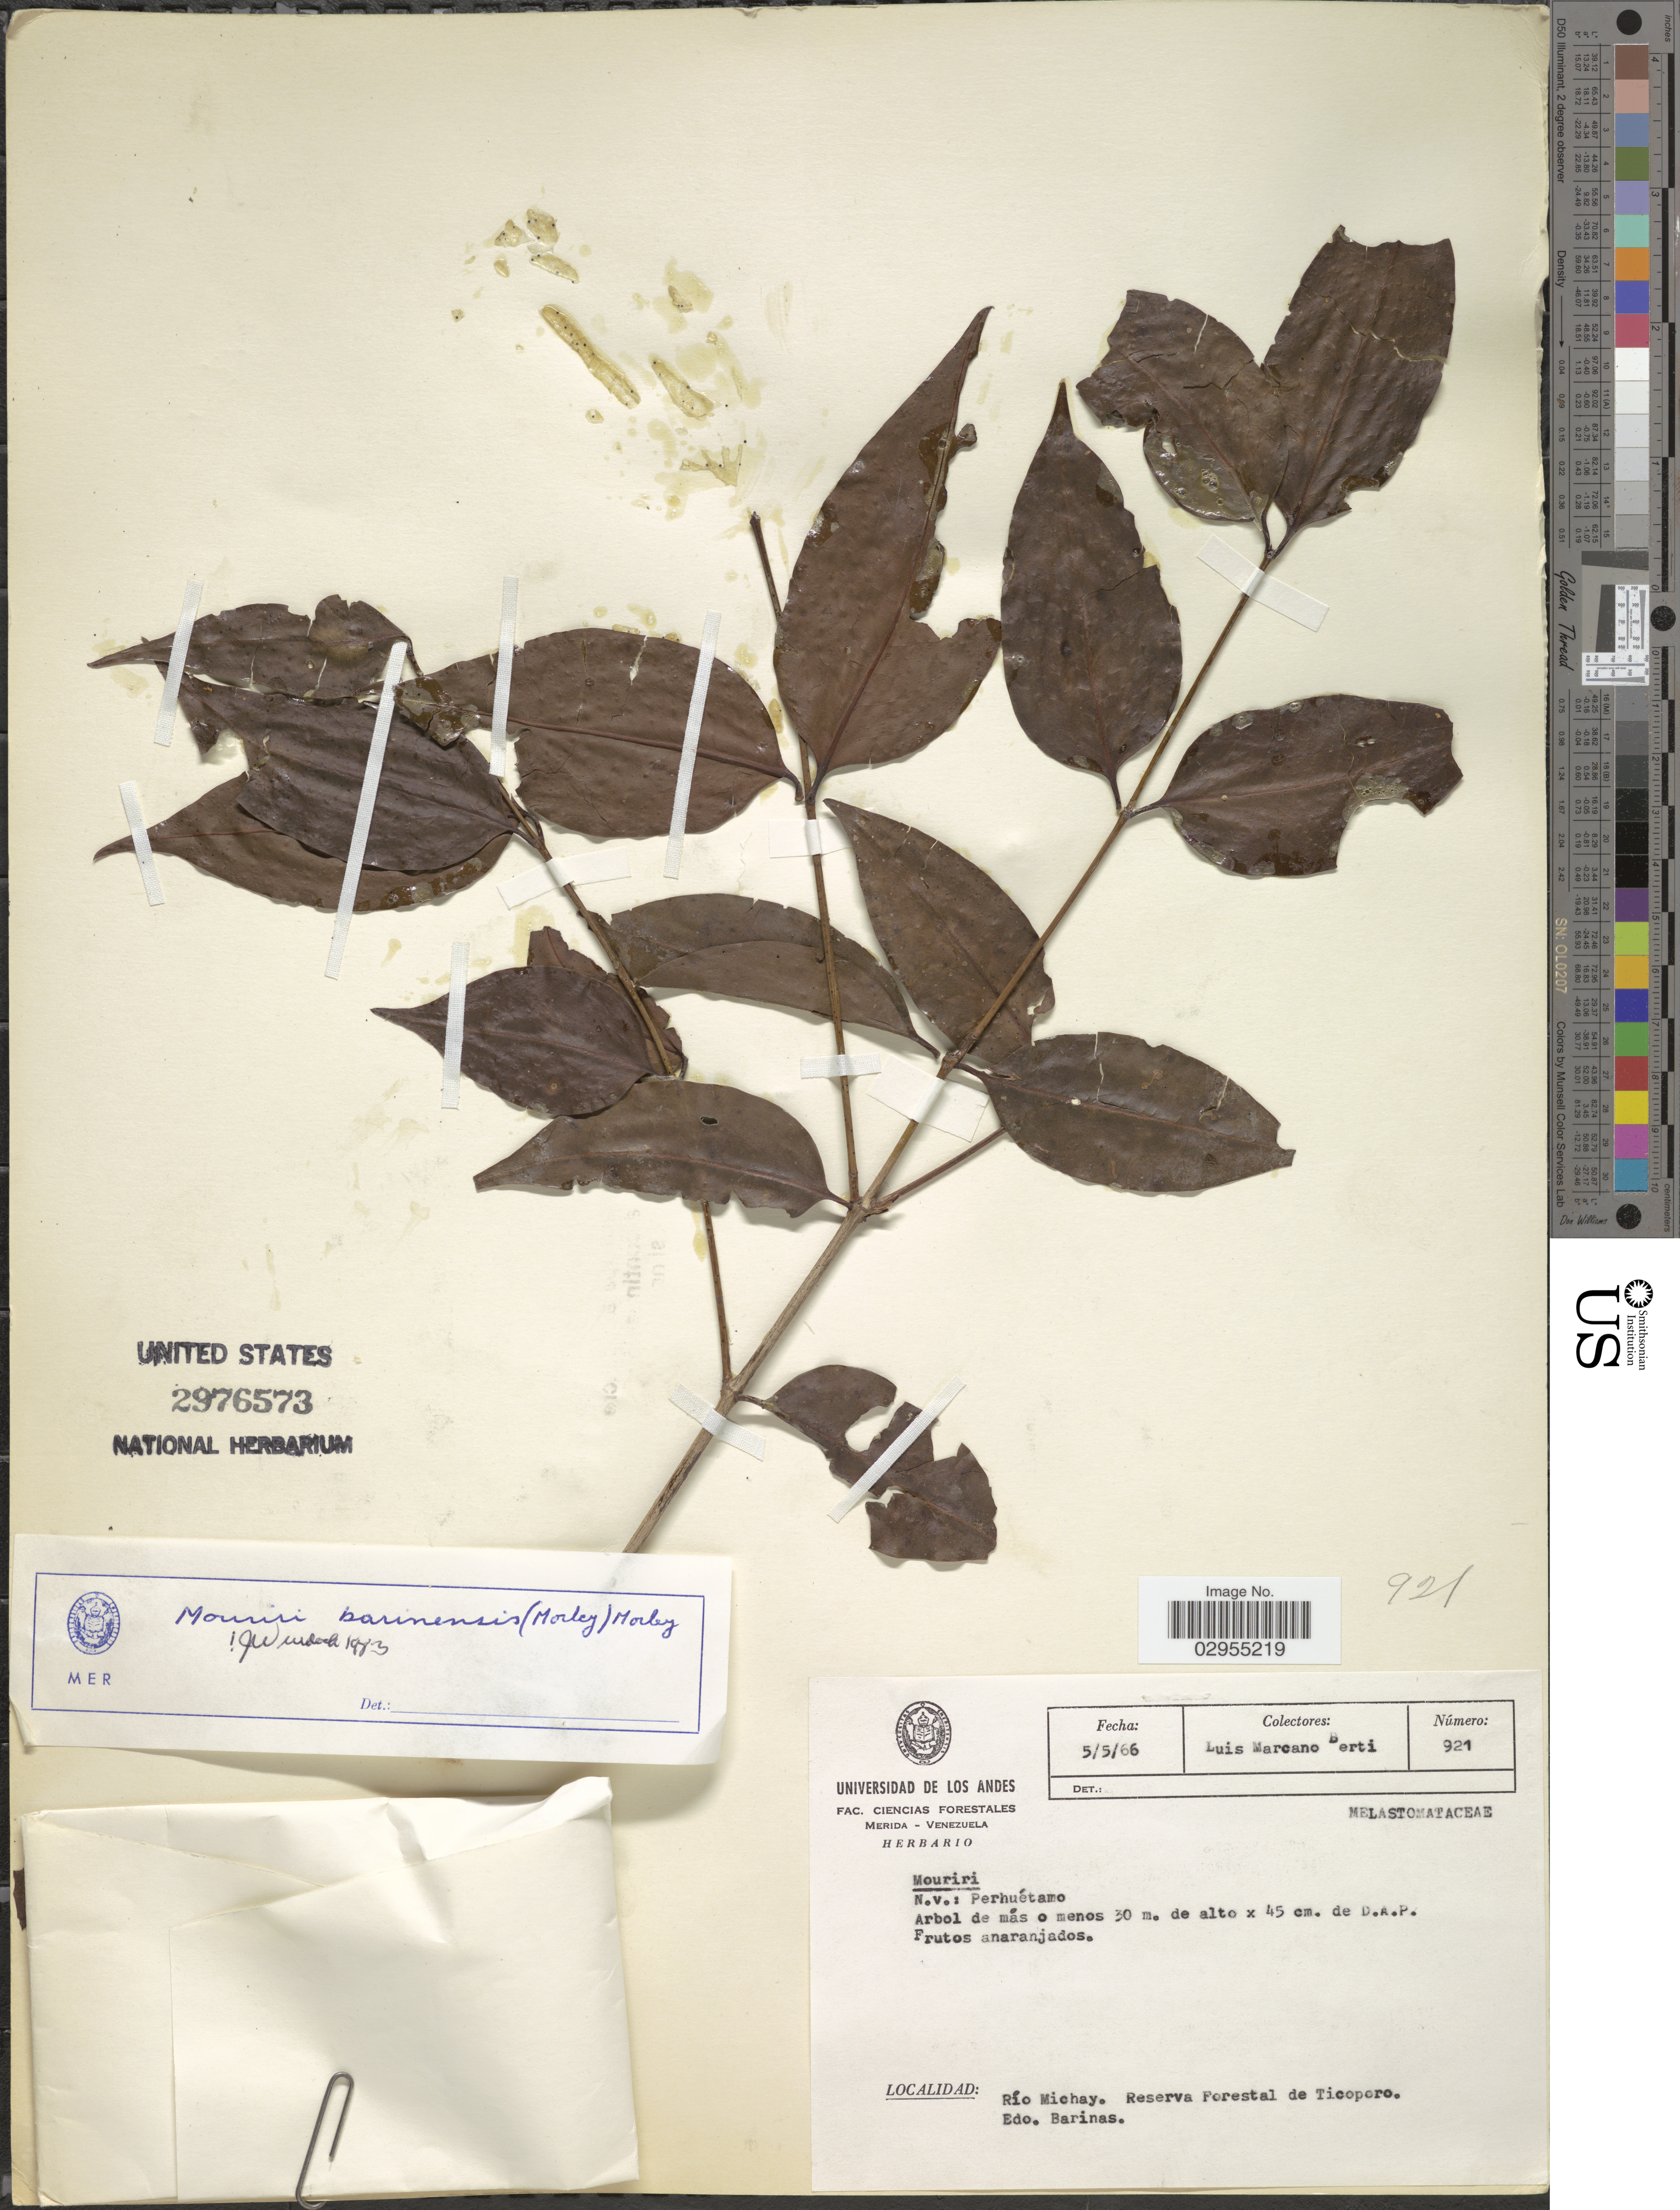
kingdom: Plantae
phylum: Tracheophyta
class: Magnoliopsida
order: Myrtales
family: Melastomataceae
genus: Mouriri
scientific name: Mouriri barinensis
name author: (Morley) Morley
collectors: L. Marcano-Berti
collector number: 921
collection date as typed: Transcribed d/m/y: 5/5/66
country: Venezuela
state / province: Barinas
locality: Río Michay. Reserva Forestal de Ticoporo.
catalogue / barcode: US 2976573